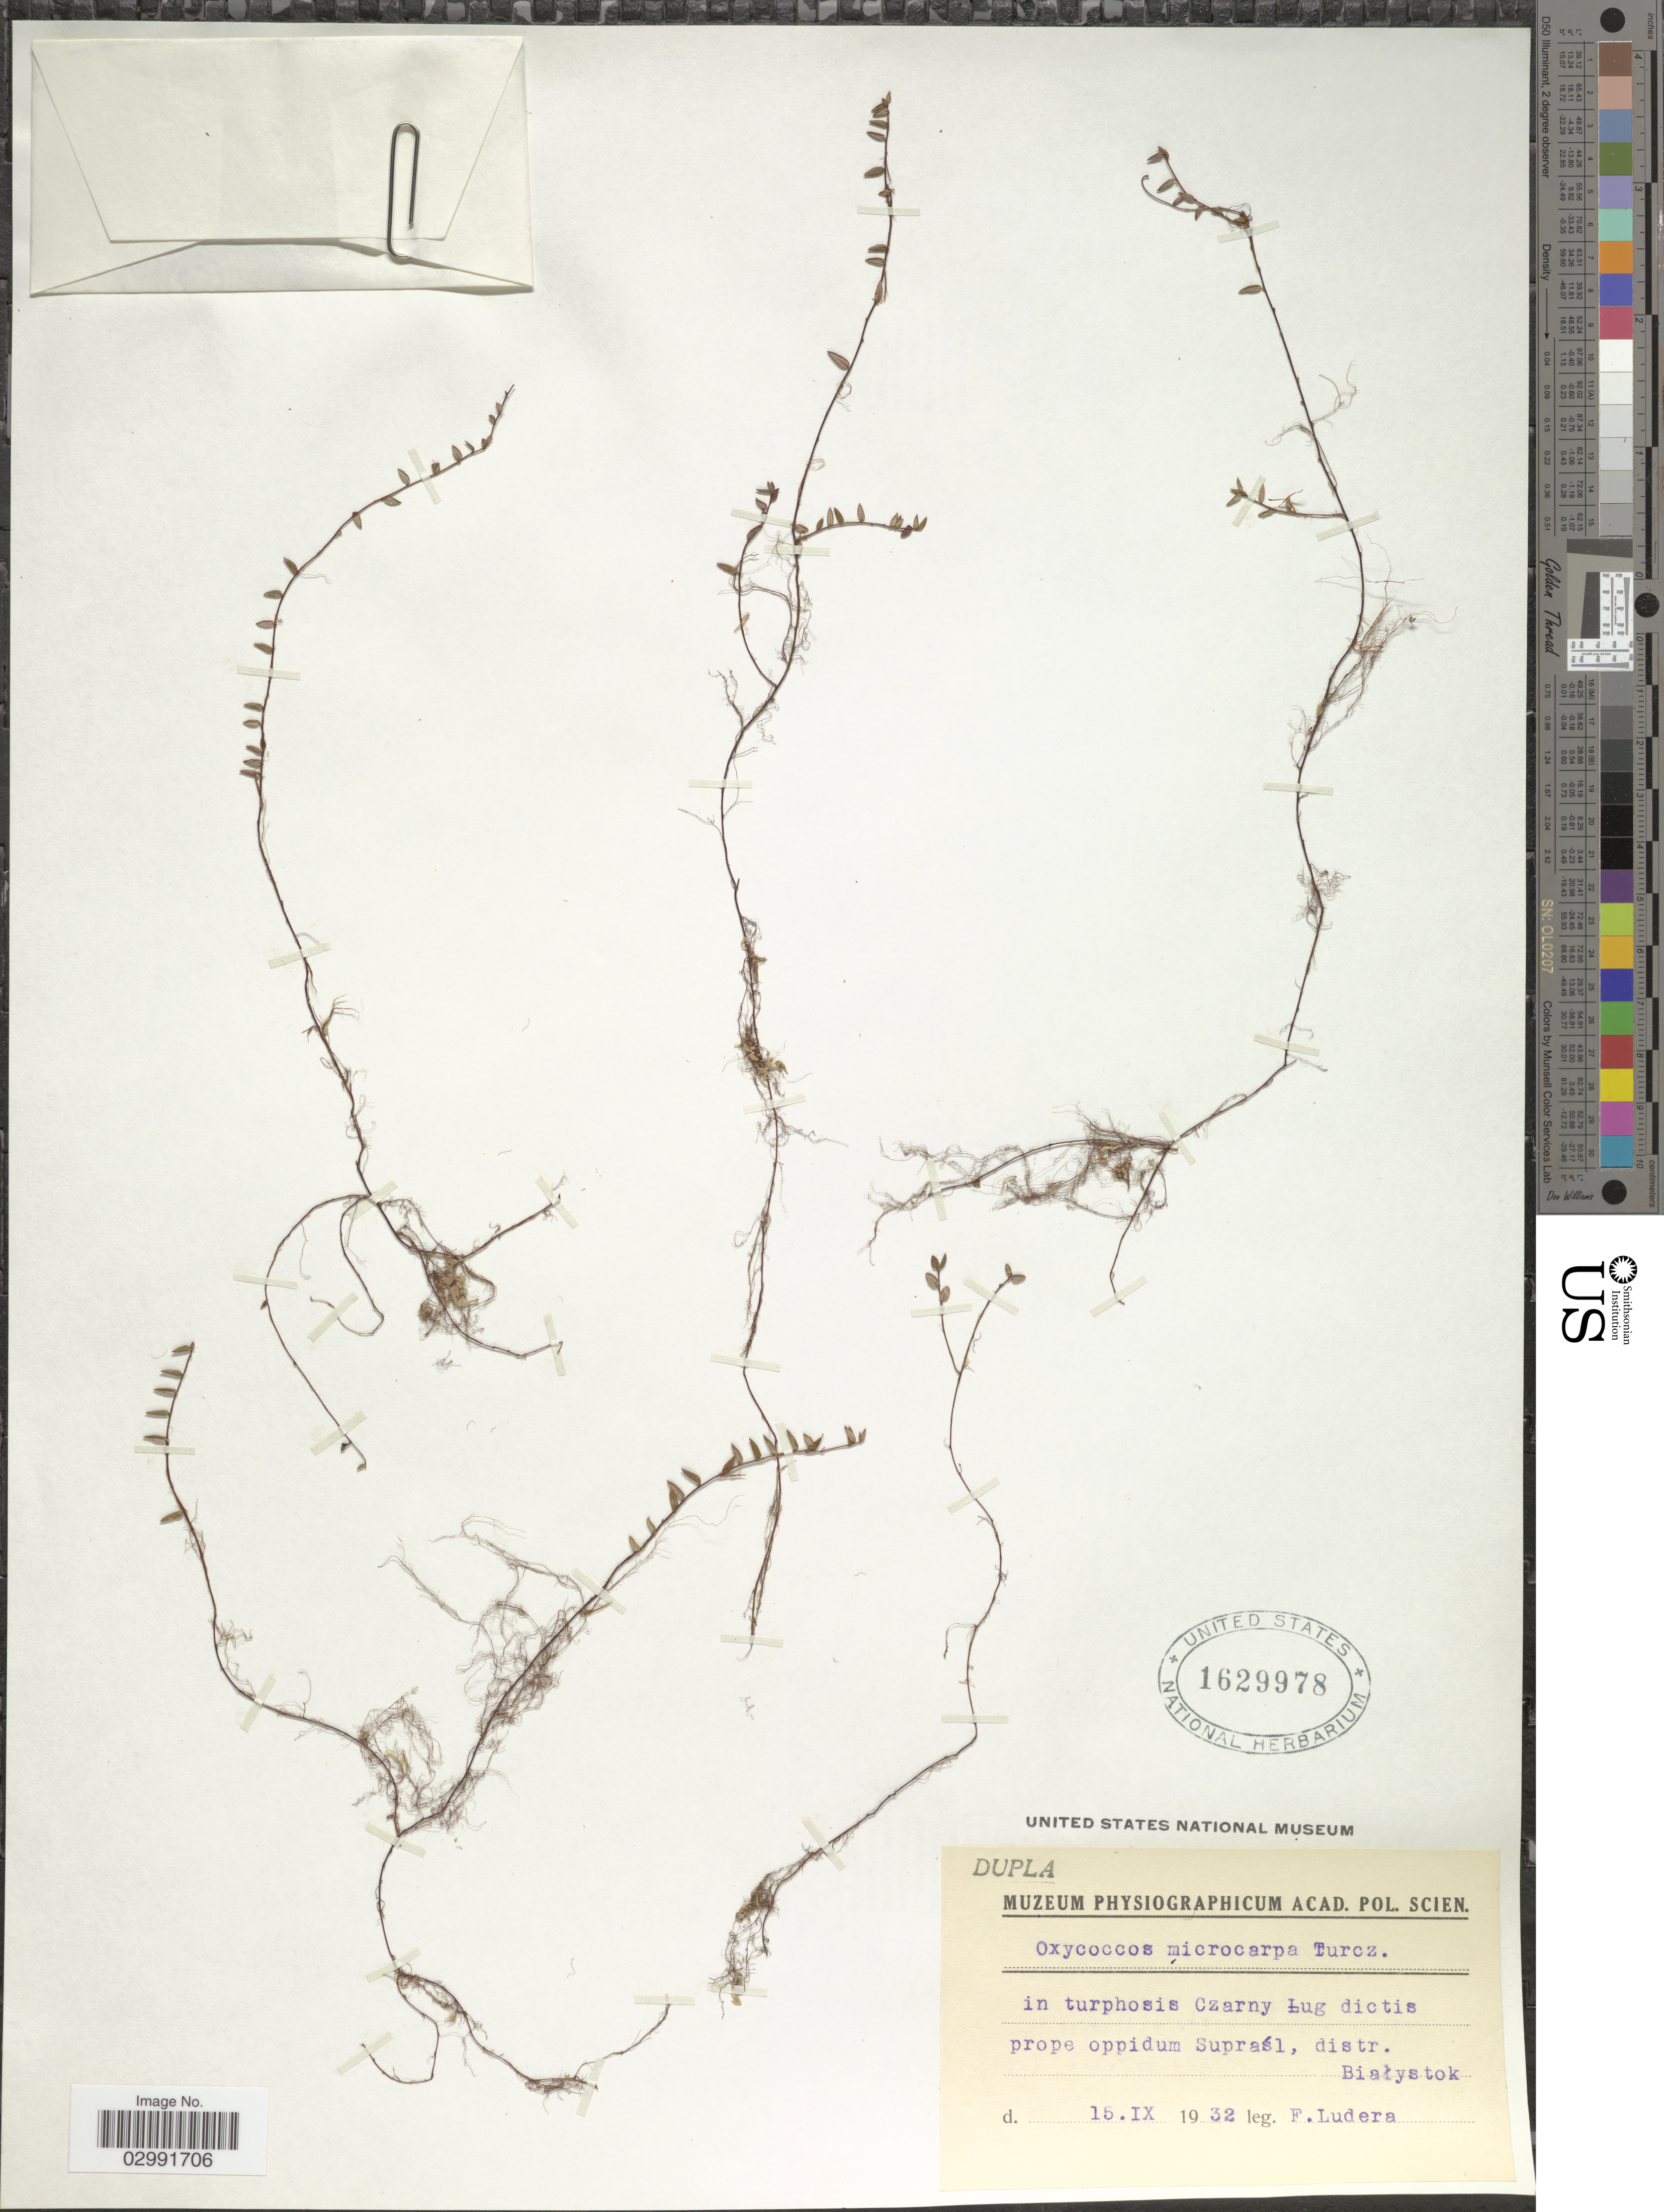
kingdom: Plantae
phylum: Tracheophyta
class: Magnoliopsida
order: Ericales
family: Ericaceae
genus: Vaccinium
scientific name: Vaccinium macrocarpon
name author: Aiton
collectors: F. Ludera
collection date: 1932-09-15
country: Poland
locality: In turphosis Czarny Lug dictis prope oppidum Suprasl, distr. Bialystok.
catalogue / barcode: US 1629978